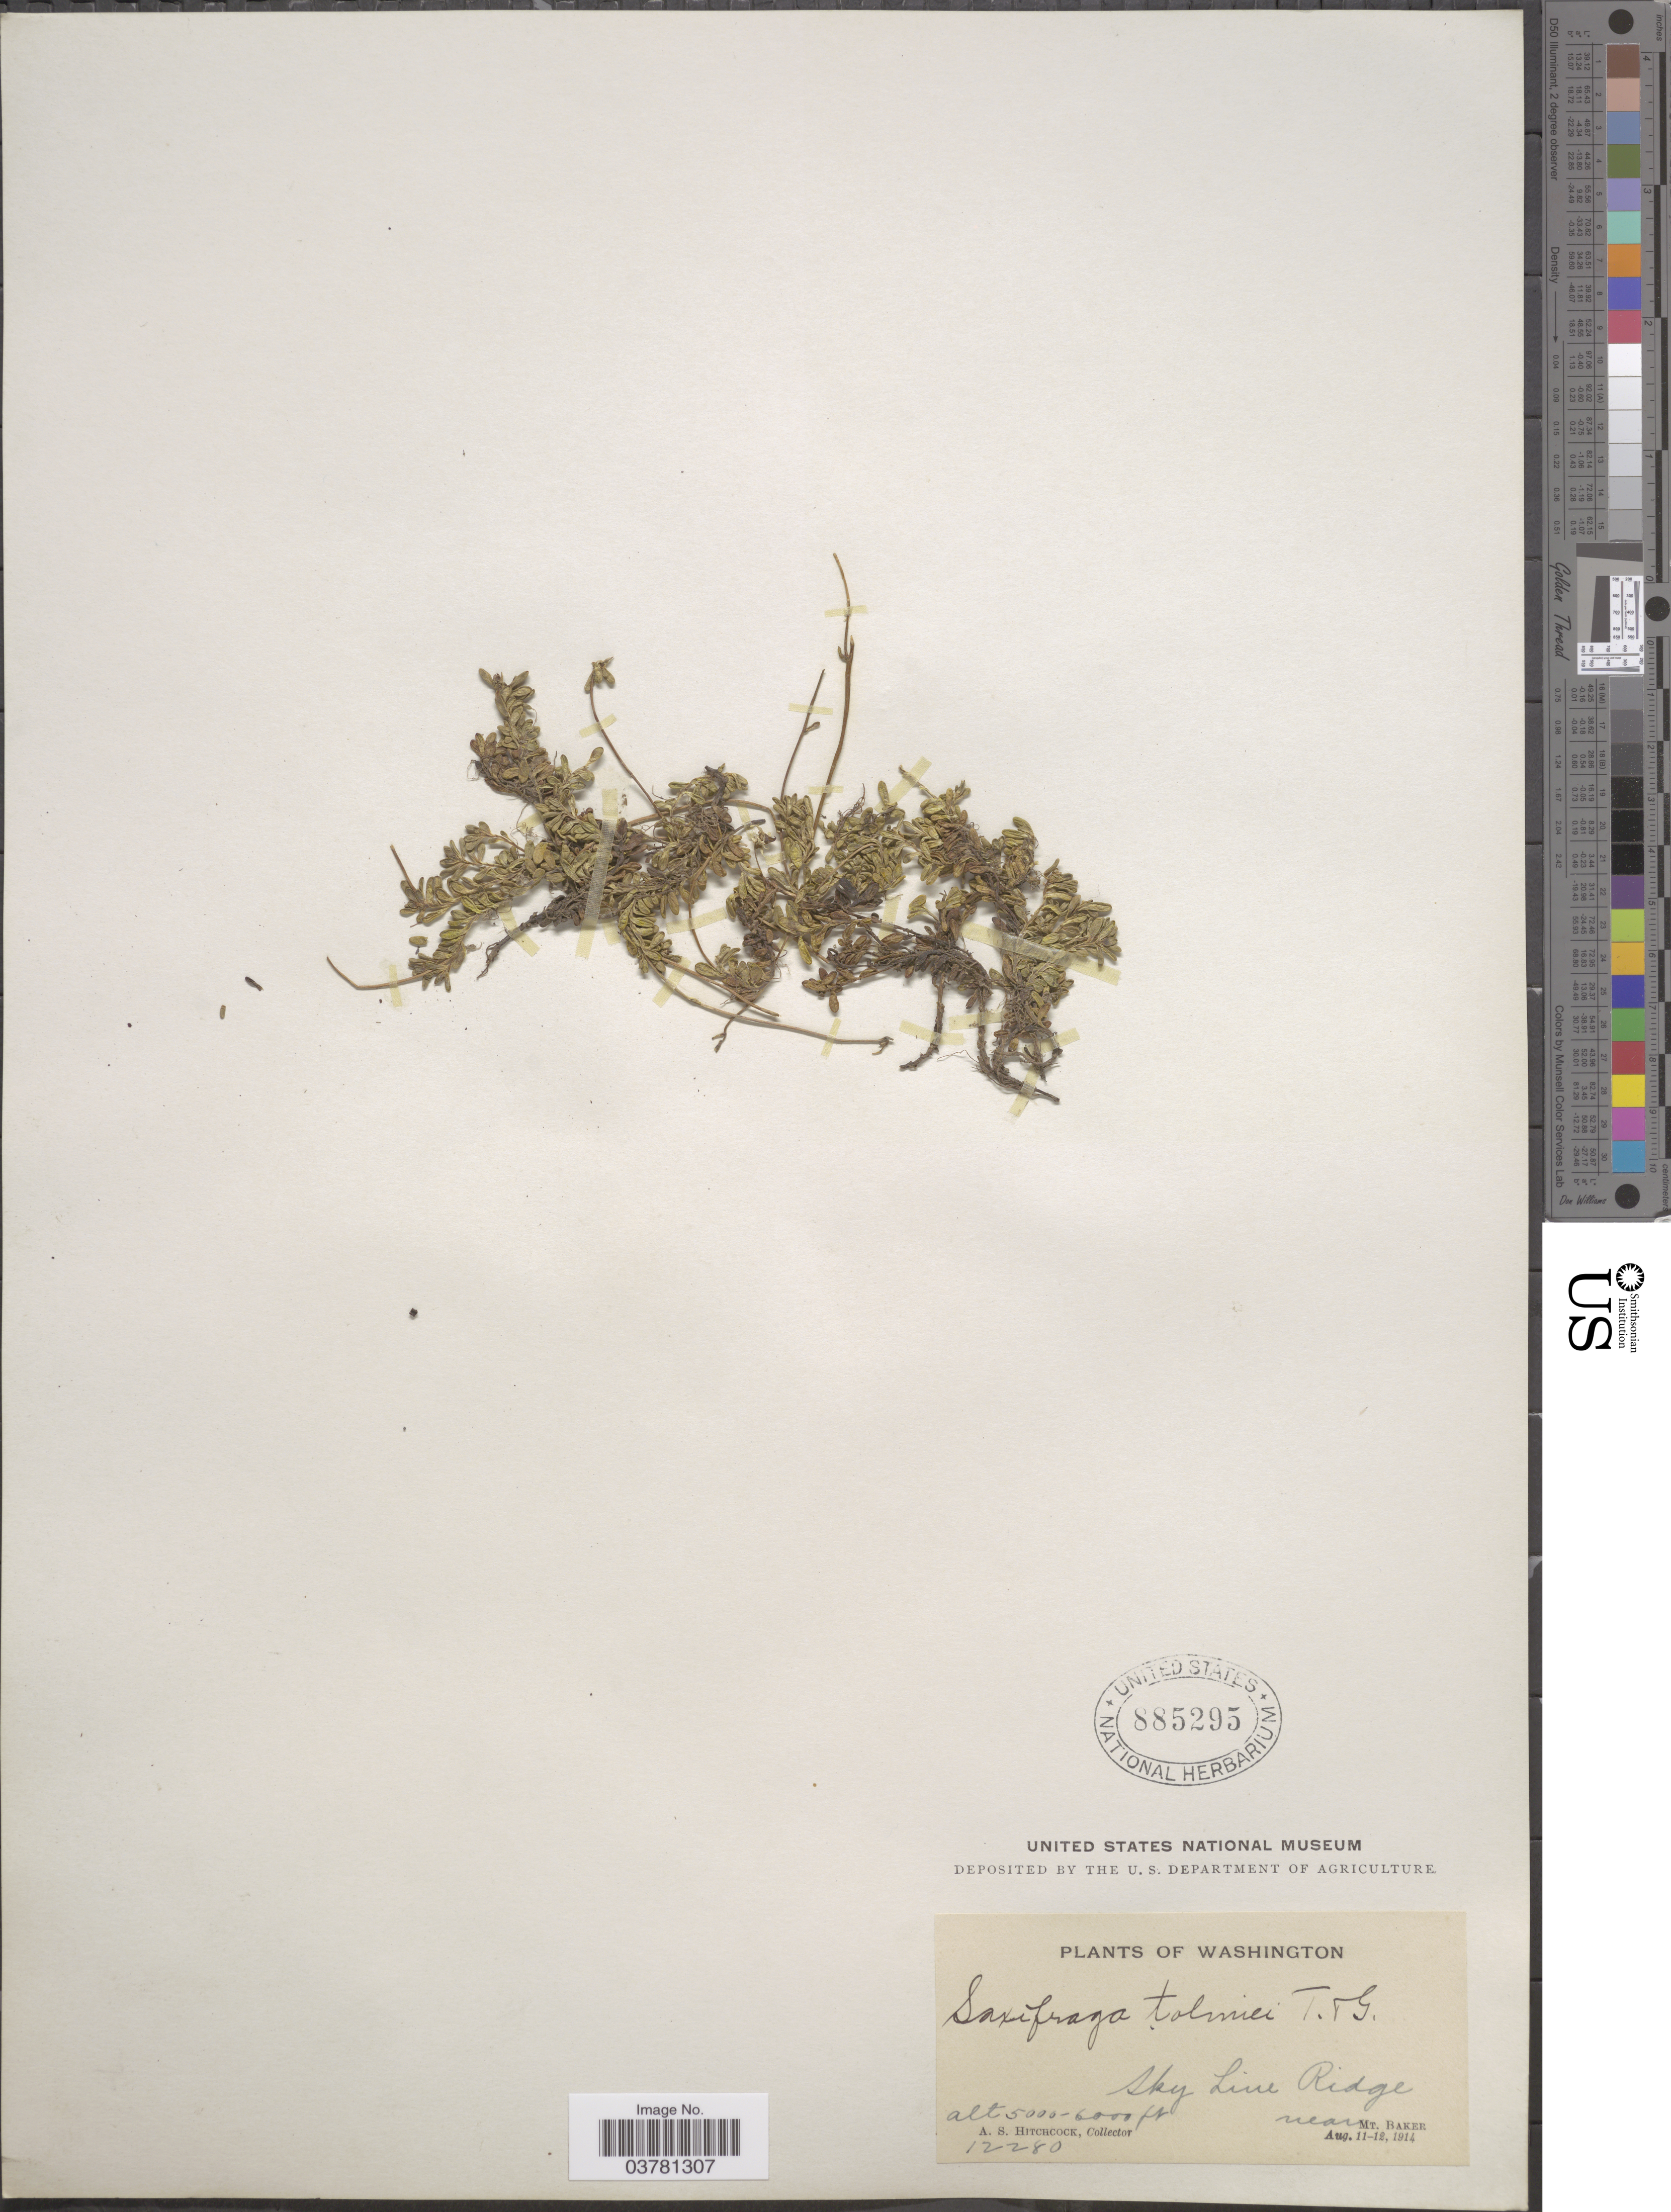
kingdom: Plantae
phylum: Tracheophyta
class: Magnoliopsida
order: Saxifragales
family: Saxifragaceae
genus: Micranthes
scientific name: Micranthes tolmiei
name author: (Torr. & A. Gray) Brouillet & Gornall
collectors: A. S. Hitchcock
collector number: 12280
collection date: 1914-08-11/1914-08-12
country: United States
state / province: Washington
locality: Sky Line Ridge near Mt. Baker.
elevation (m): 1524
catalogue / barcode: US 885295